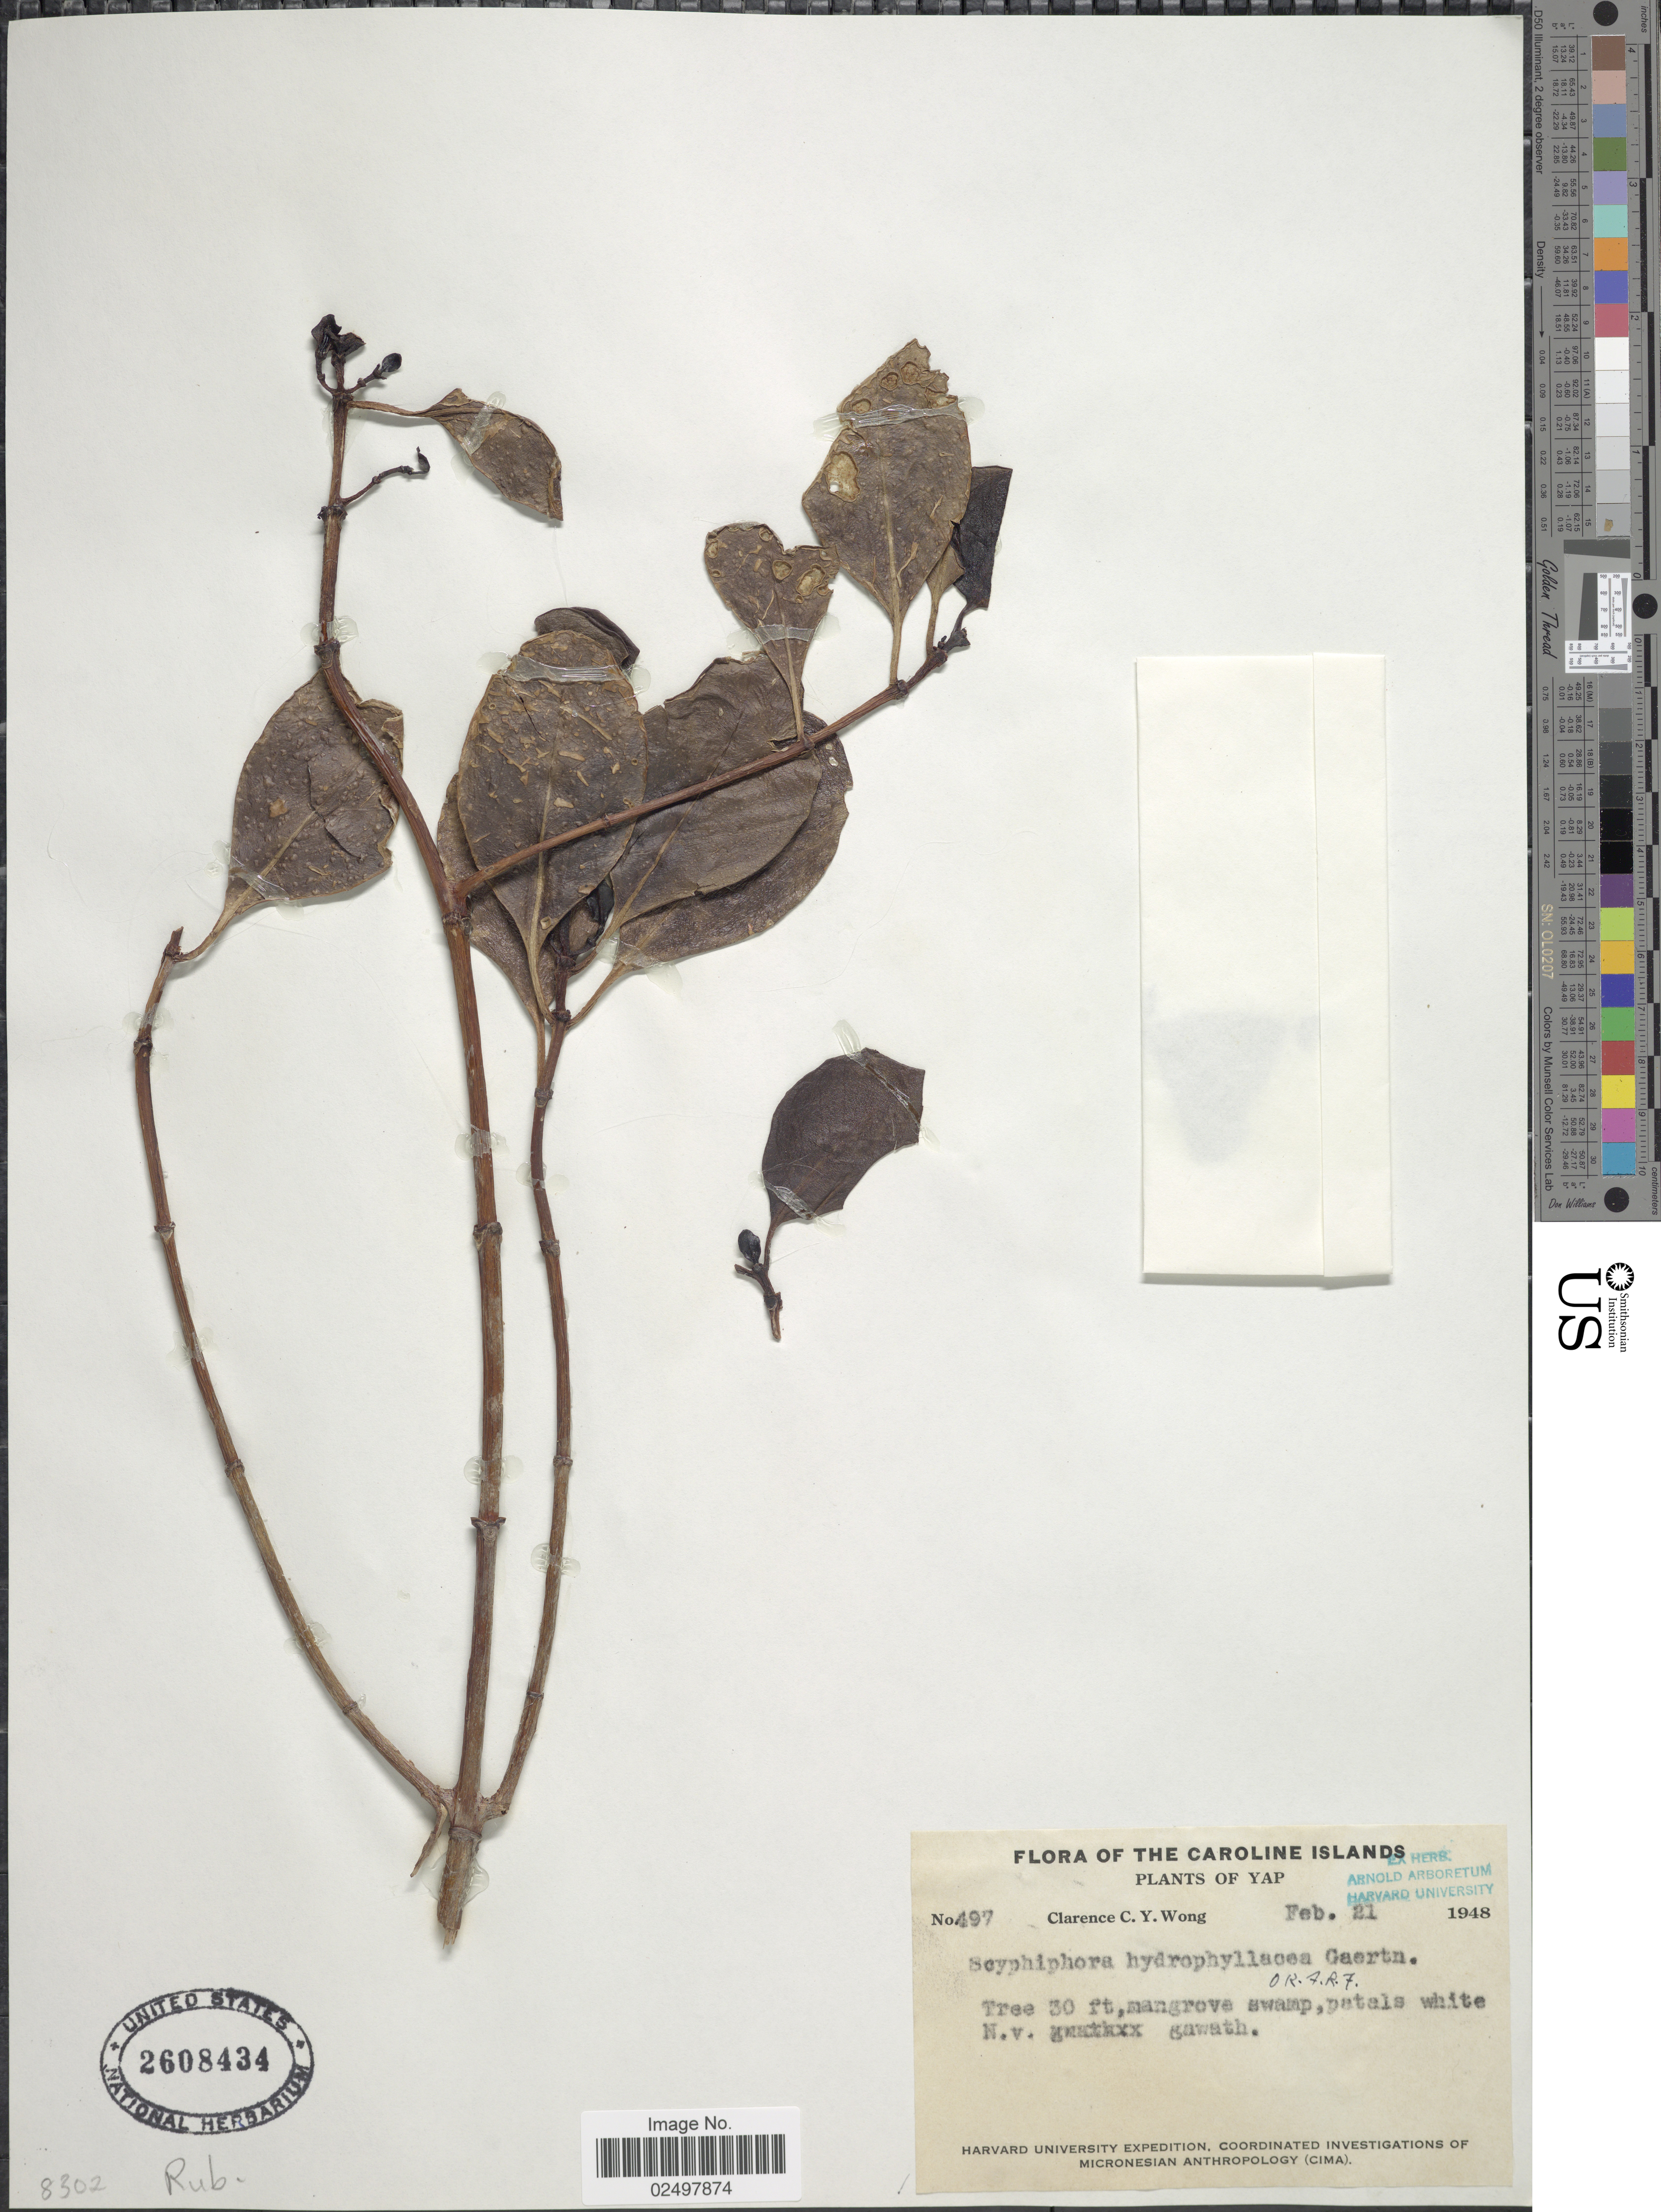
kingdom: Plantae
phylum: Tracheophyta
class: Magnoliopsida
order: Gentianales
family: Rubiaceae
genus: Scyphiphora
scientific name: Scyphiphora hydrophyllacea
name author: Gaertn.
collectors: C. Y. C. Wong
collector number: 497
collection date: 1948-02-21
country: Micronesia, Federated States of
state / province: Yap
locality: The Caroline Islands, mangrove swamp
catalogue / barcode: US 2608434